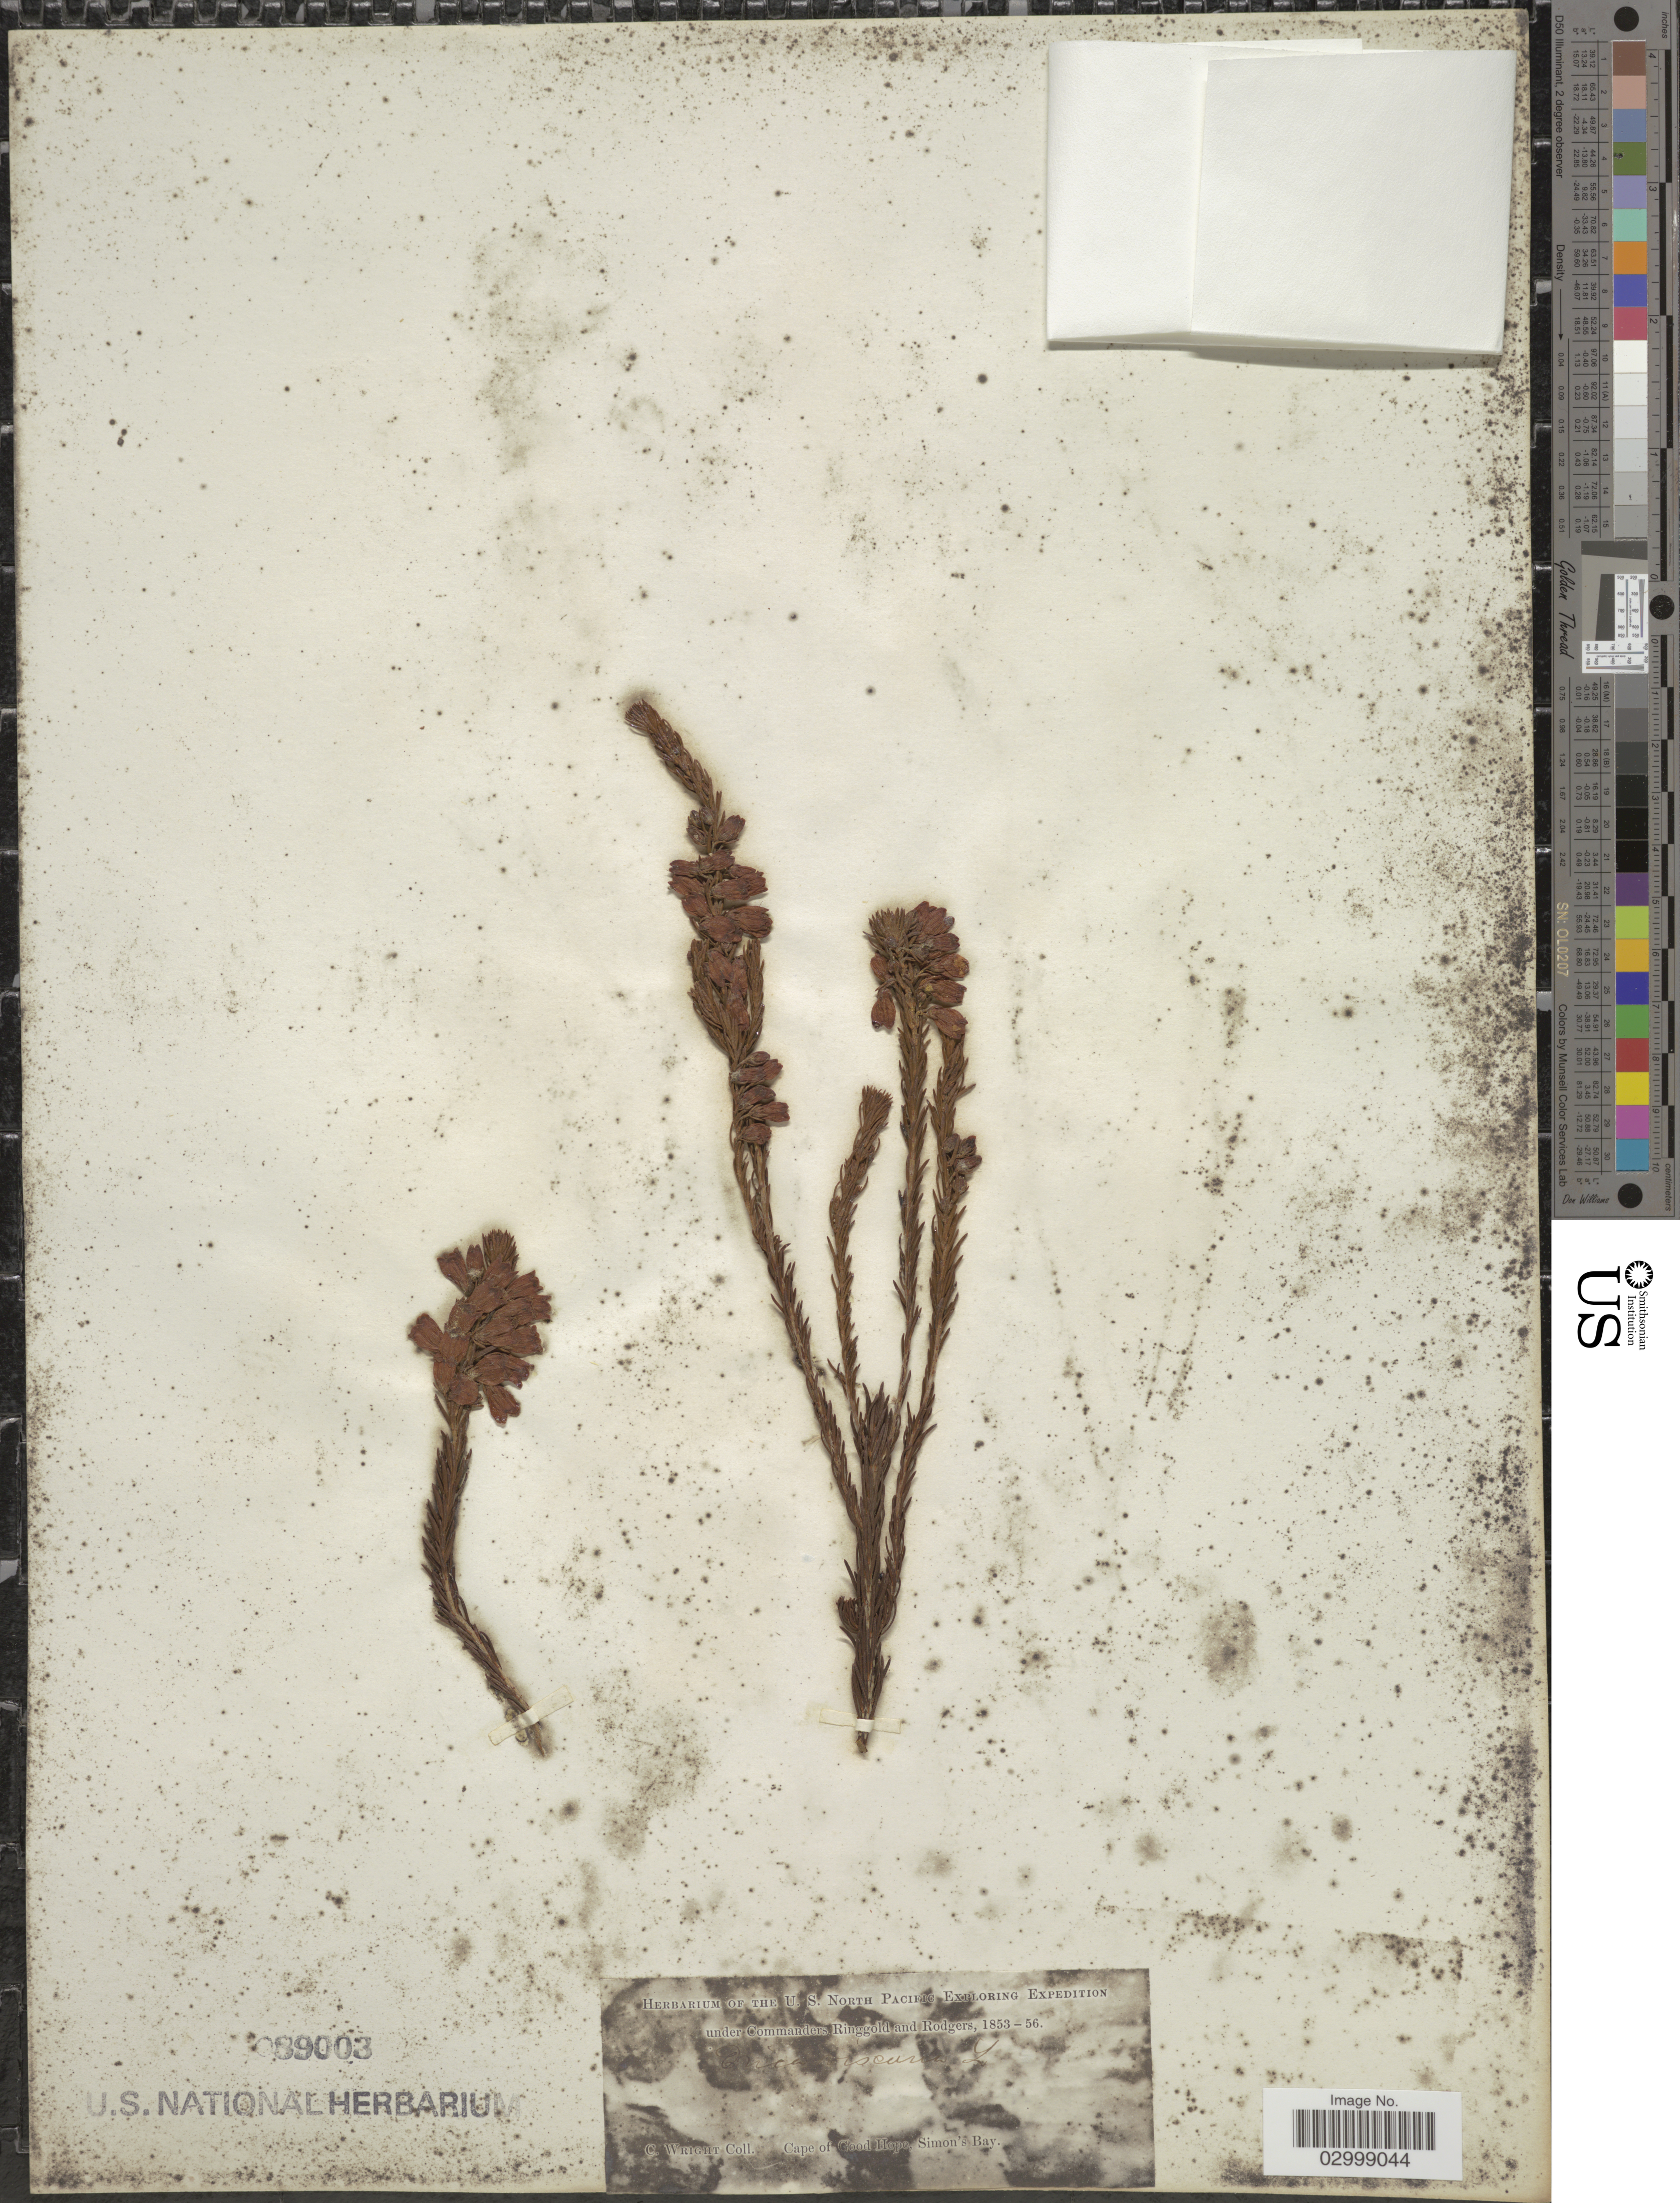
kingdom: Plantae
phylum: Tracheophyta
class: Magnoliopsida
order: Ericales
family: Ericaceae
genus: Erica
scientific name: Erica sp.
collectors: C. Wright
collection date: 1853/1856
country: South Africa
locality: Cape of Good Hope, Simon's Bay.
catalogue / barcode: US 89003